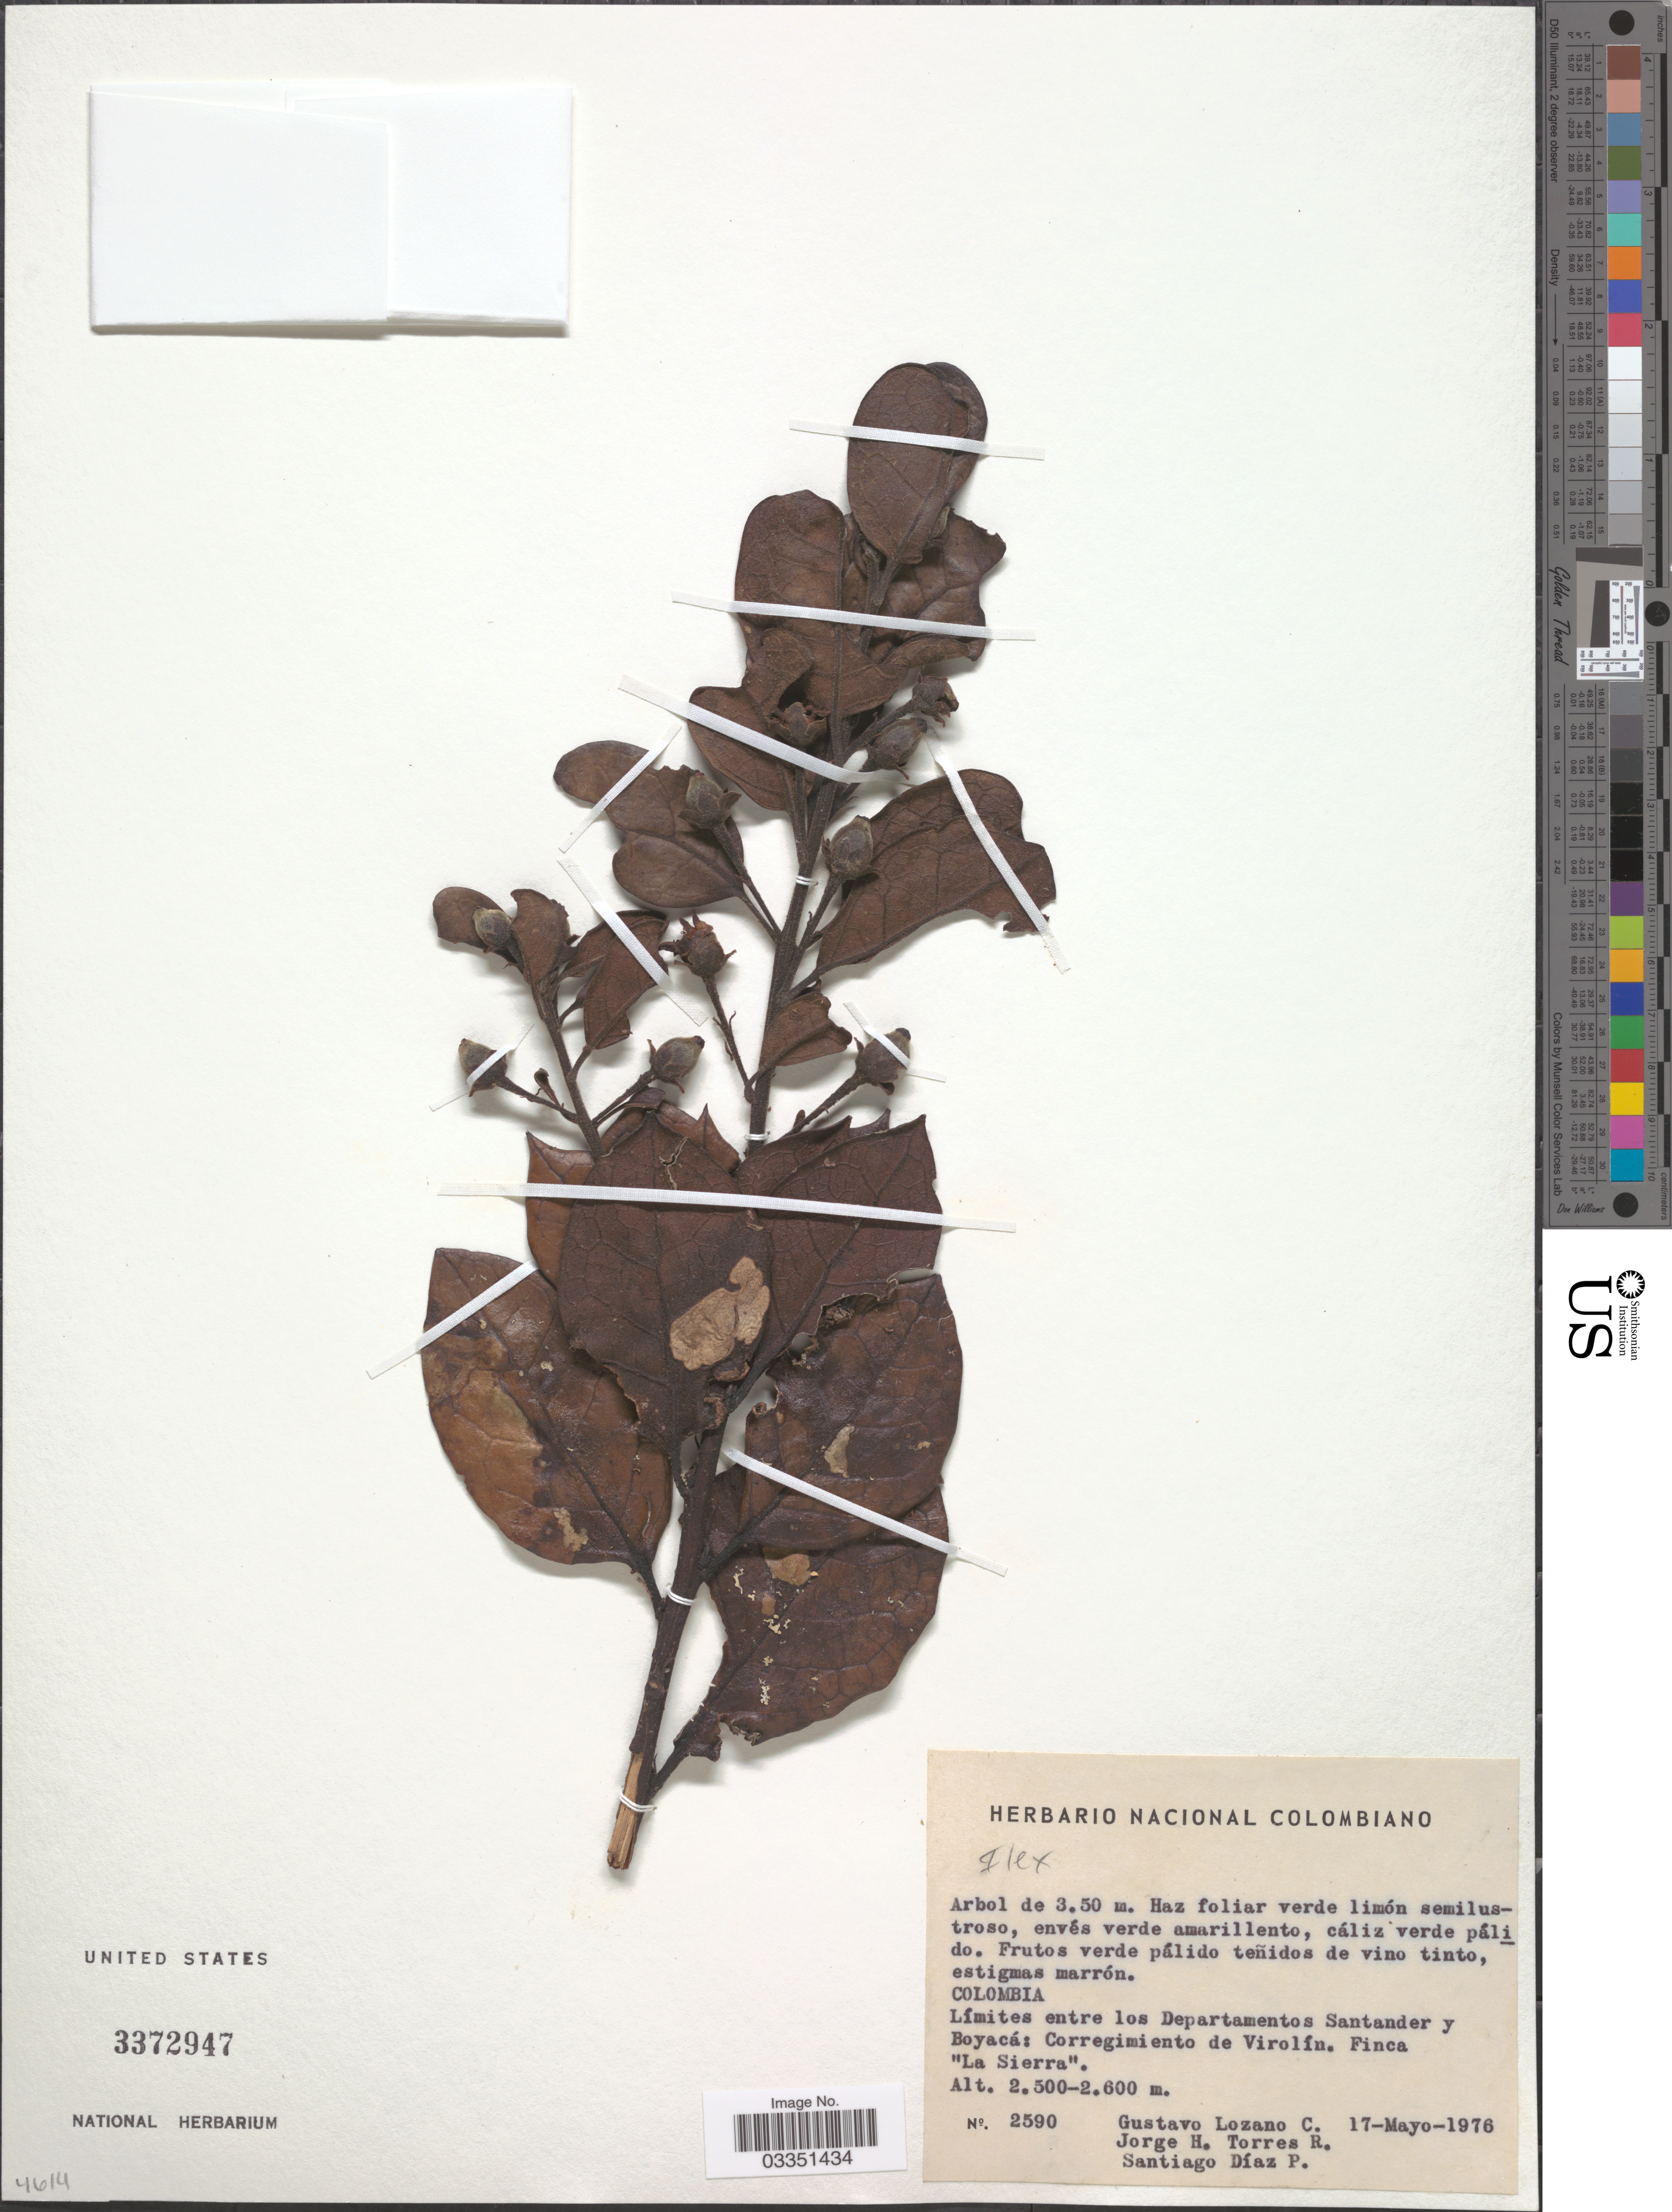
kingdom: Plantae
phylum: Tracheophyta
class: Magnoliopsida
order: Aquifoliales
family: Aquifoliaceae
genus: Ilex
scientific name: Ilex sp.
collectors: G. Lozano-Contreras, H. Jorge, R. Torres & S. Diaz P.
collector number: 2590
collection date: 1976-05-17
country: Colombia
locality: Límites entre los Departamentos Santander y Boyacá: Corregimiento de Virolín. Finca "La Sierra".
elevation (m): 2500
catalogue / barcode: US 3372947